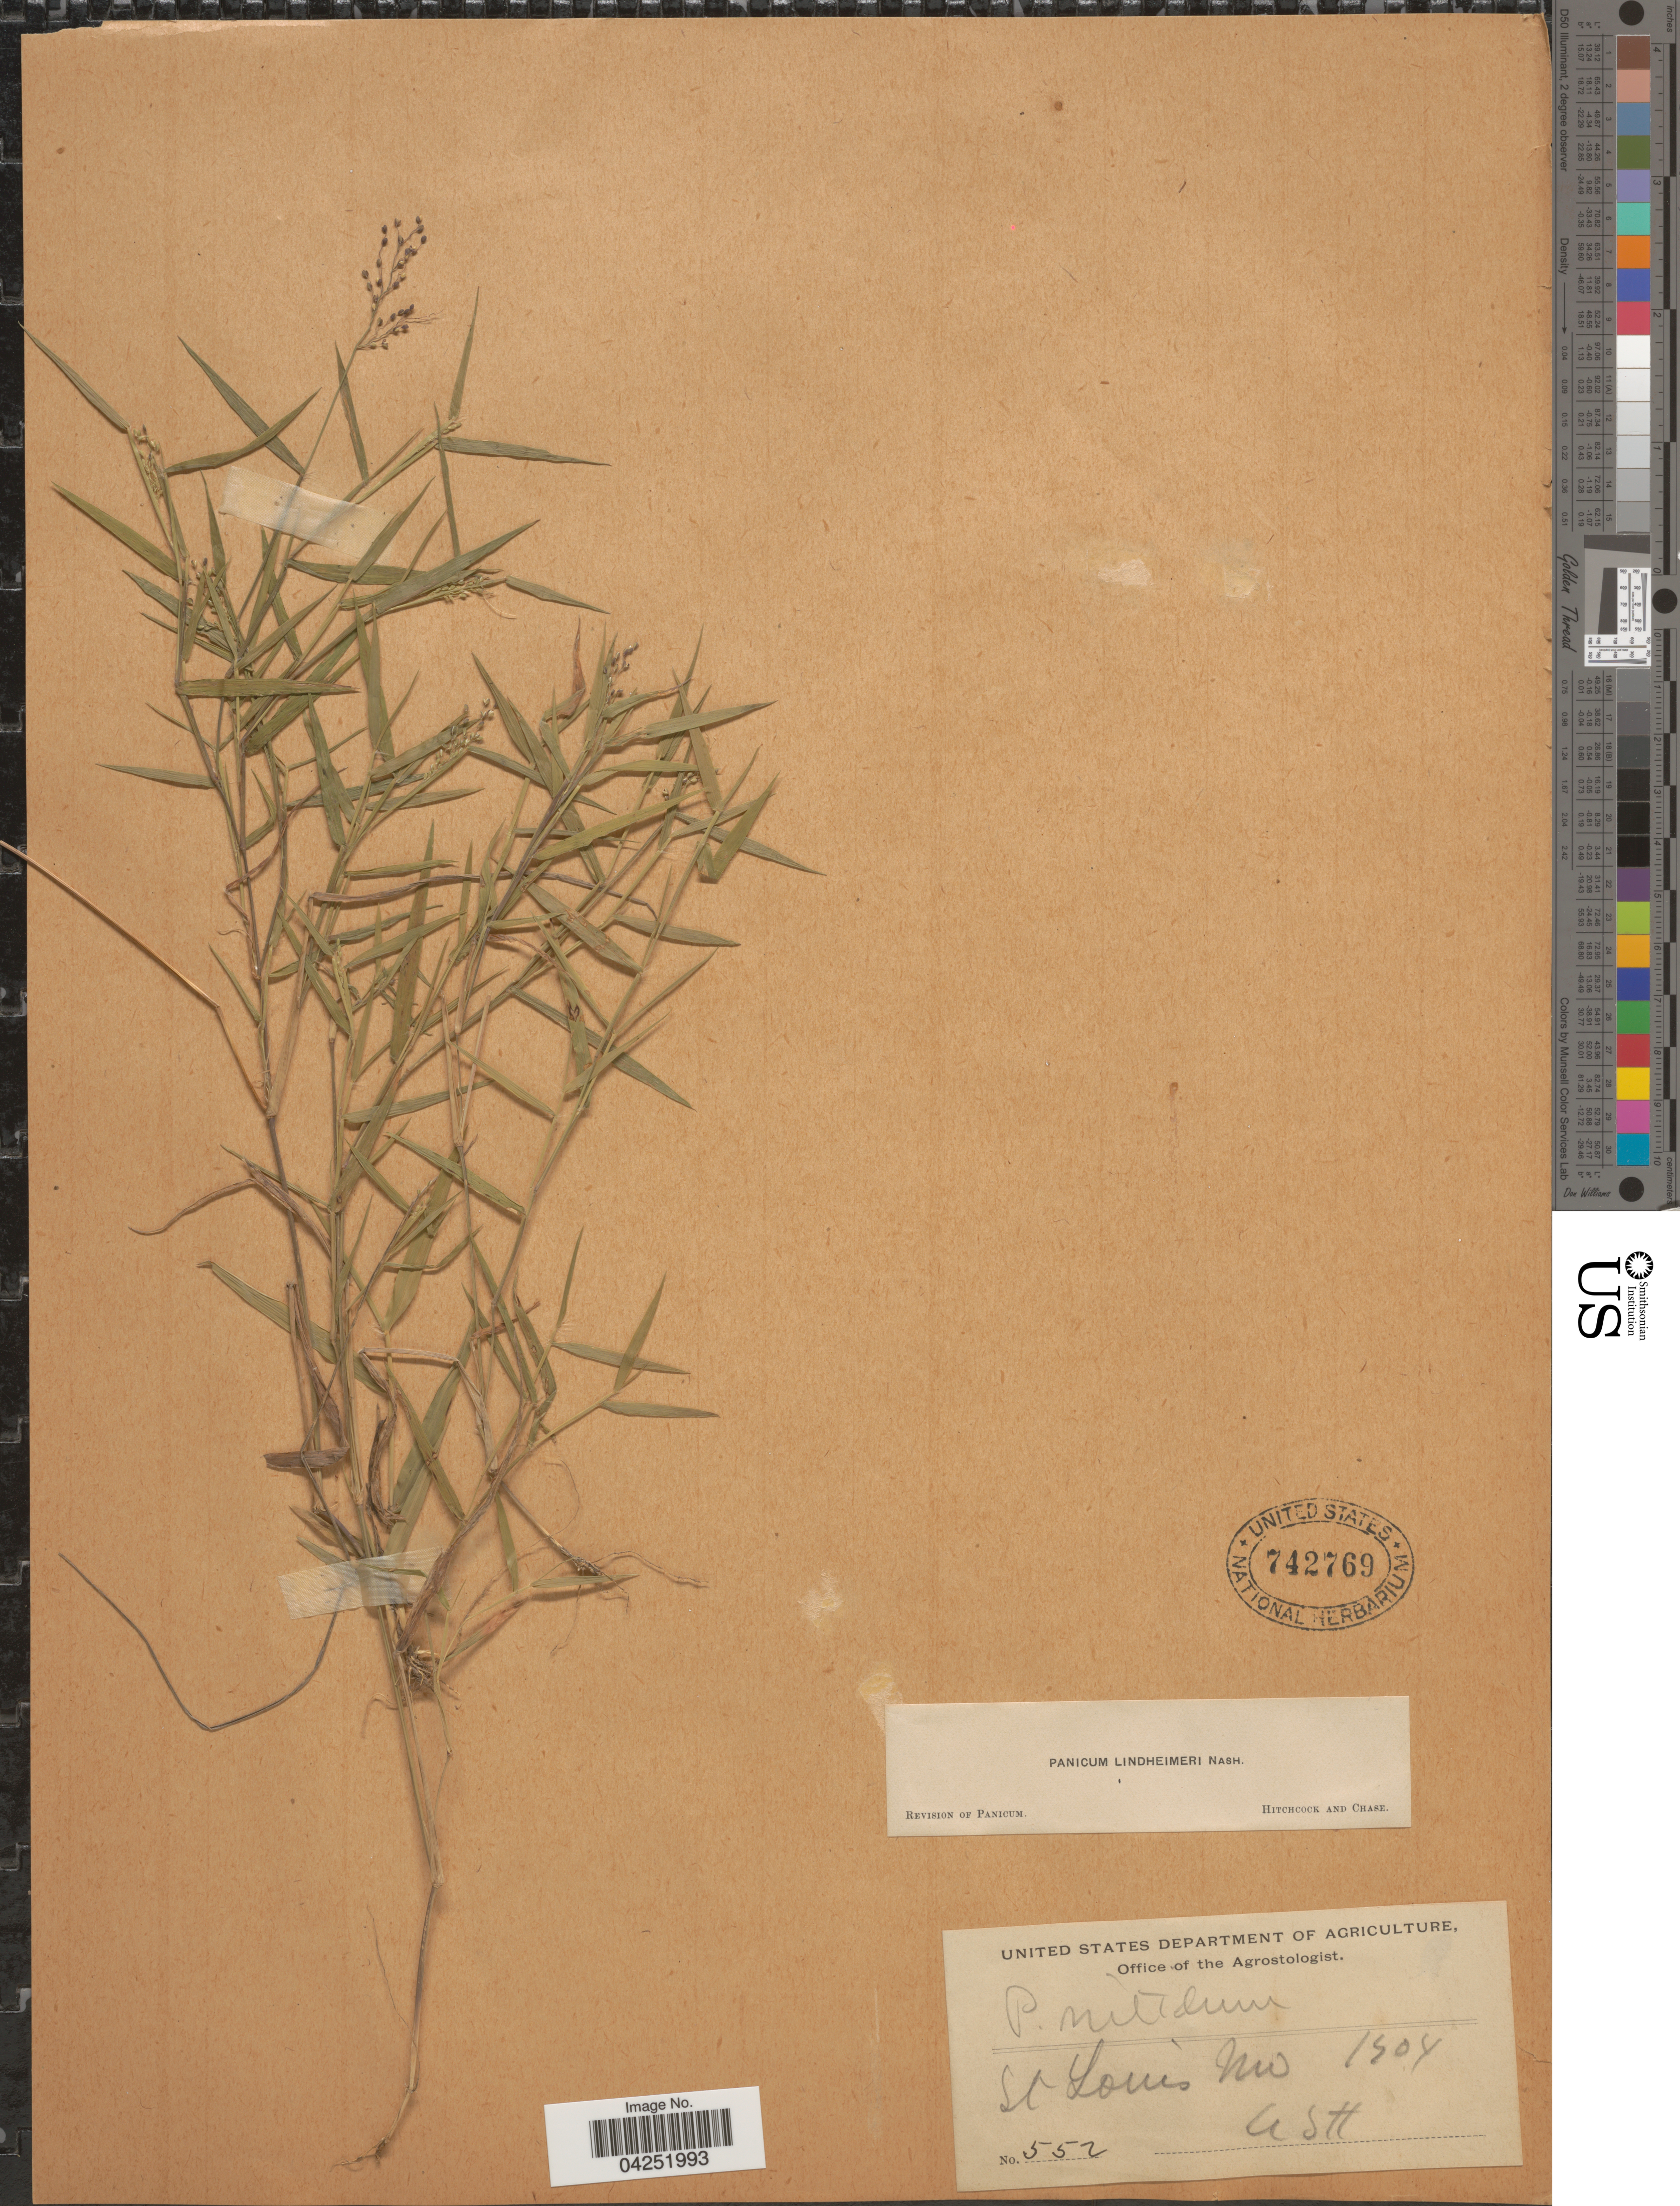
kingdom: Plantae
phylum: Tracheophyta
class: Liliopsida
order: Poales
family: Poaceae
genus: Dichanthelium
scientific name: Dichanthelium acuminatum var. lindheimeri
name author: (Nash) Gould & C.A. Clark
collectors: A. H.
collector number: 552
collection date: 1904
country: United States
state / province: Missouri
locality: St Louis.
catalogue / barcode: US 742769